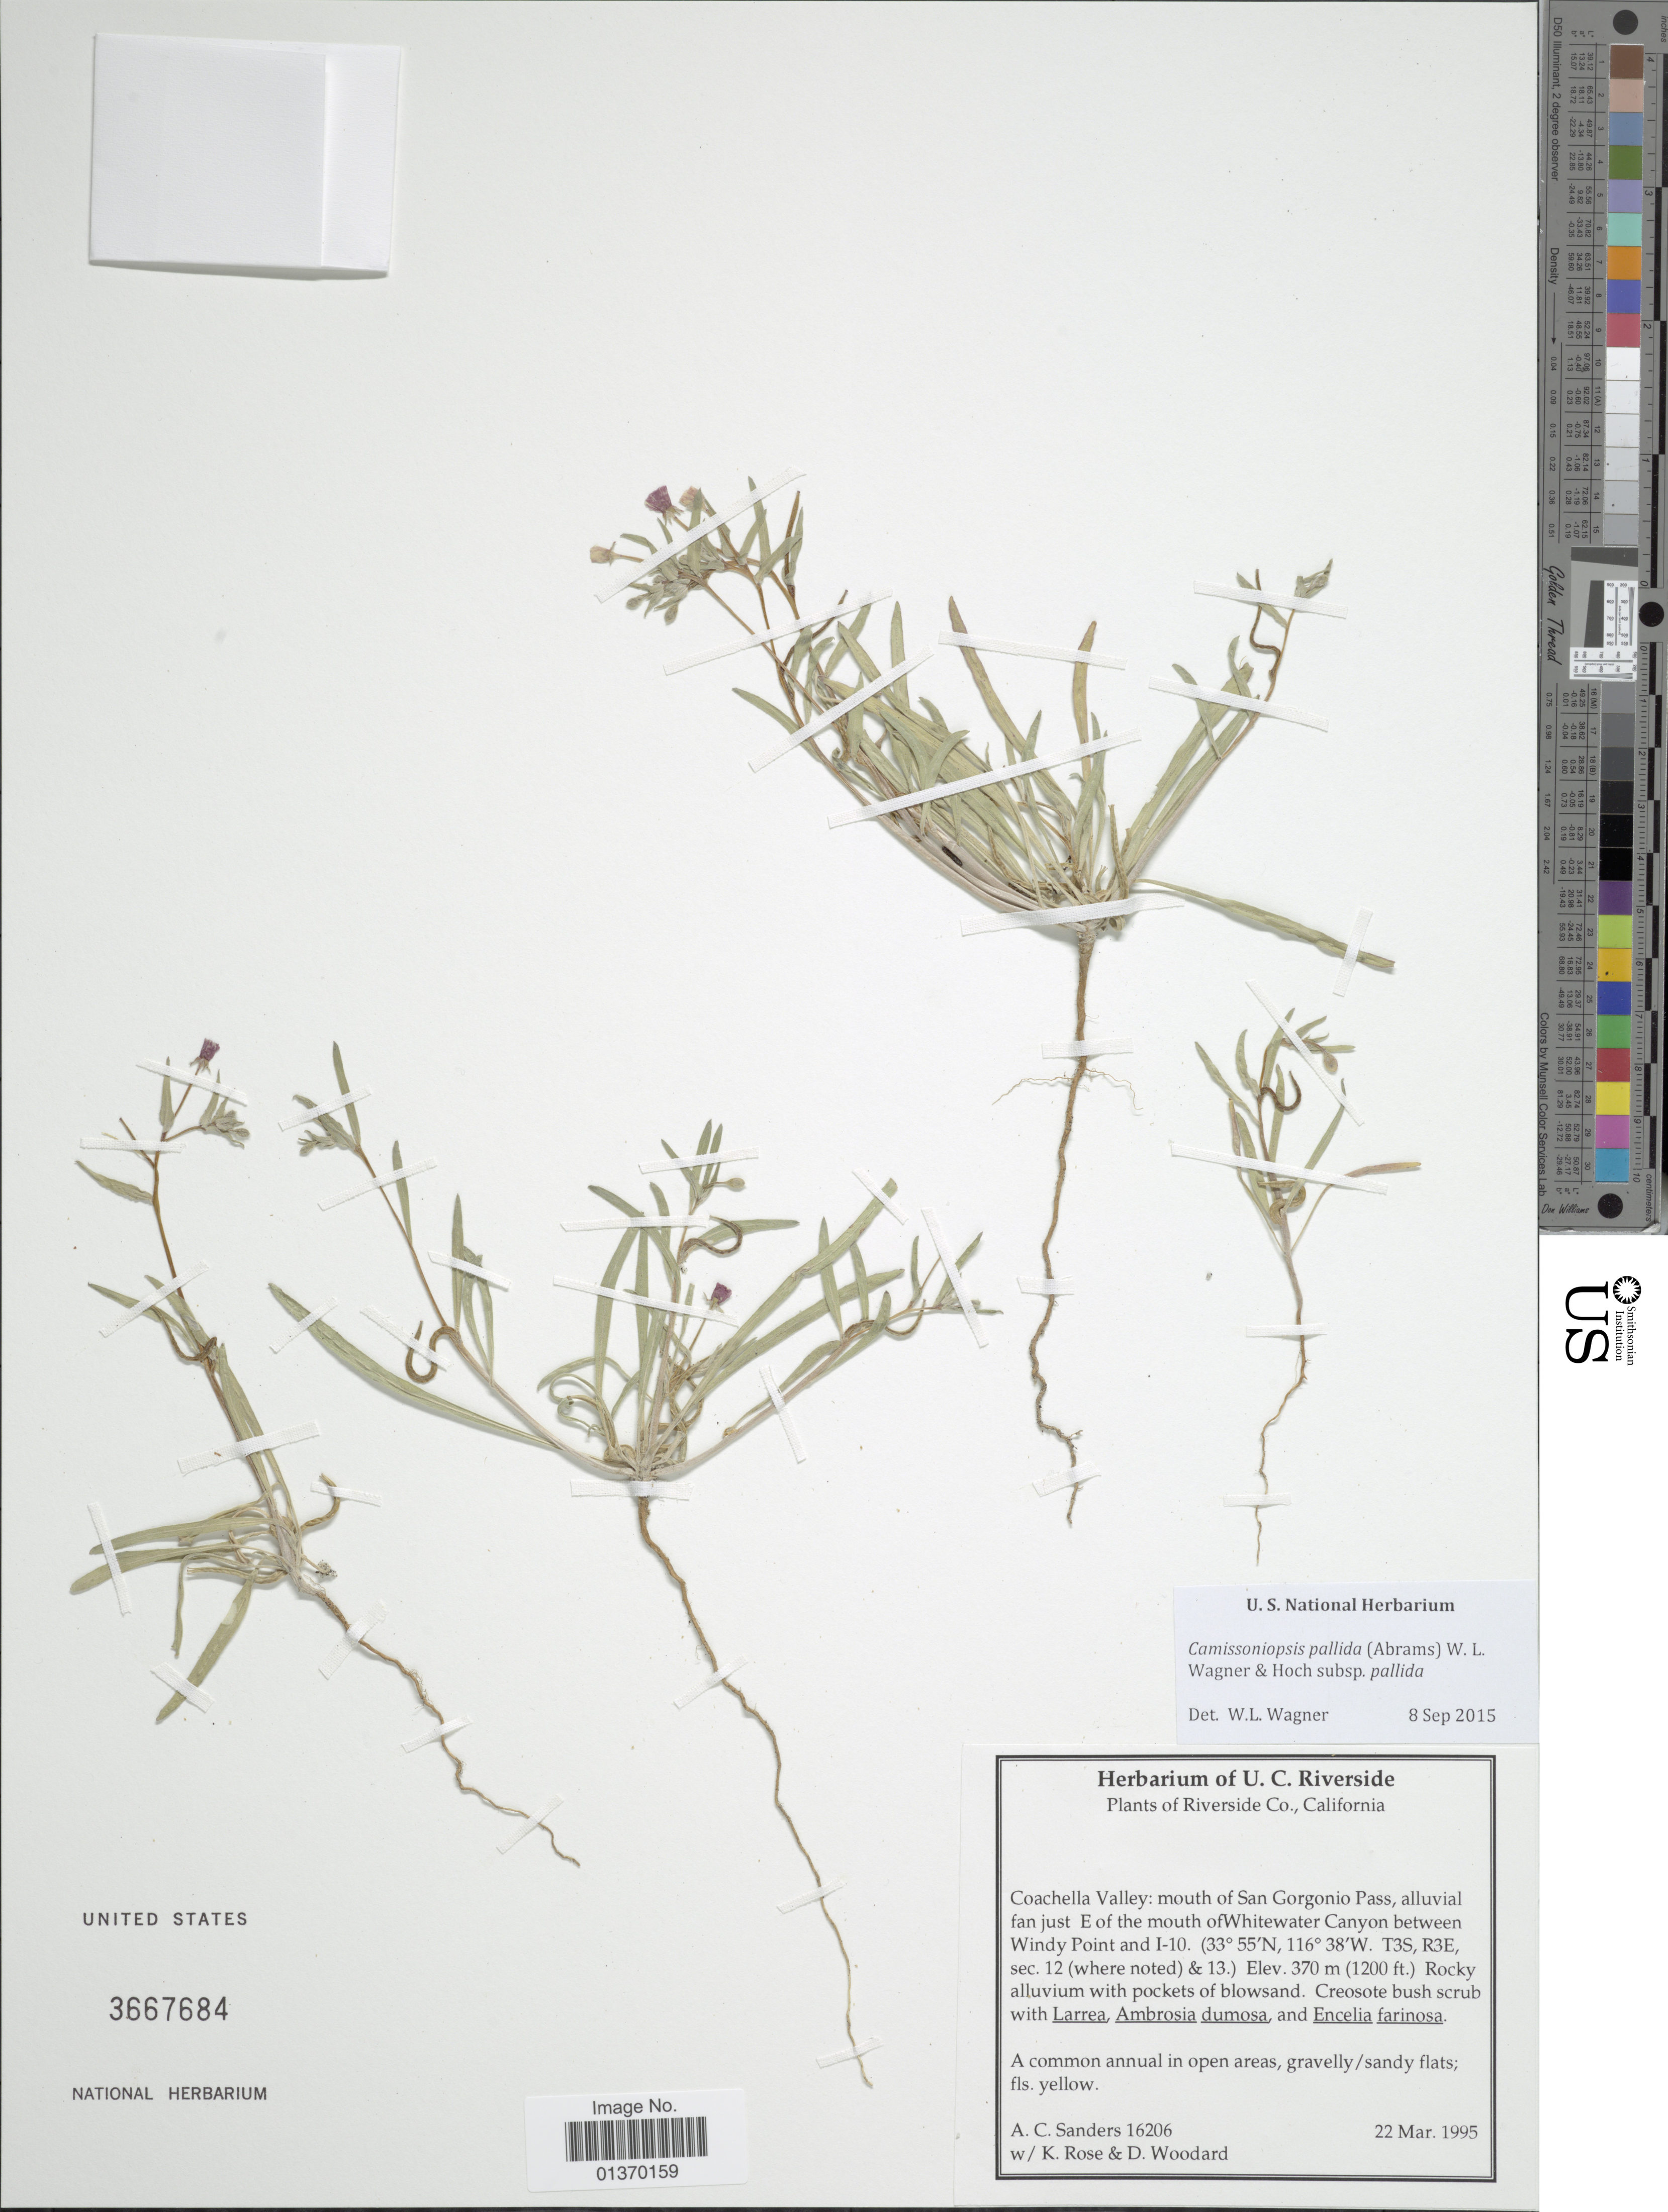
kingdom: Plantae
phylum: Tracheophyta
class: Magnoliopsida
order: Myrtales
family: Onagraceae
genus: Camissoniopsis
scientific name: Camissoniopsis pallida subsp. pallida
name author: (Abrams) W.L. Wagner & Hoch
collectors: A. Sanders, -- Rose & D. Woodard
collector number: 16206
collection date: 1995-03-22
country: United States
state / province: California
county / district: Riverside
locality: Riverside Co., Coachella Valley: mouth of San Gorgonio Pass, alluvial fan just E of the mouth of Whitewater Canyon between Windy Point and I-10 (T3S, R3E, sec. 12 & 13)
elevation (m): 370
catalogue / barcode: US 3667684